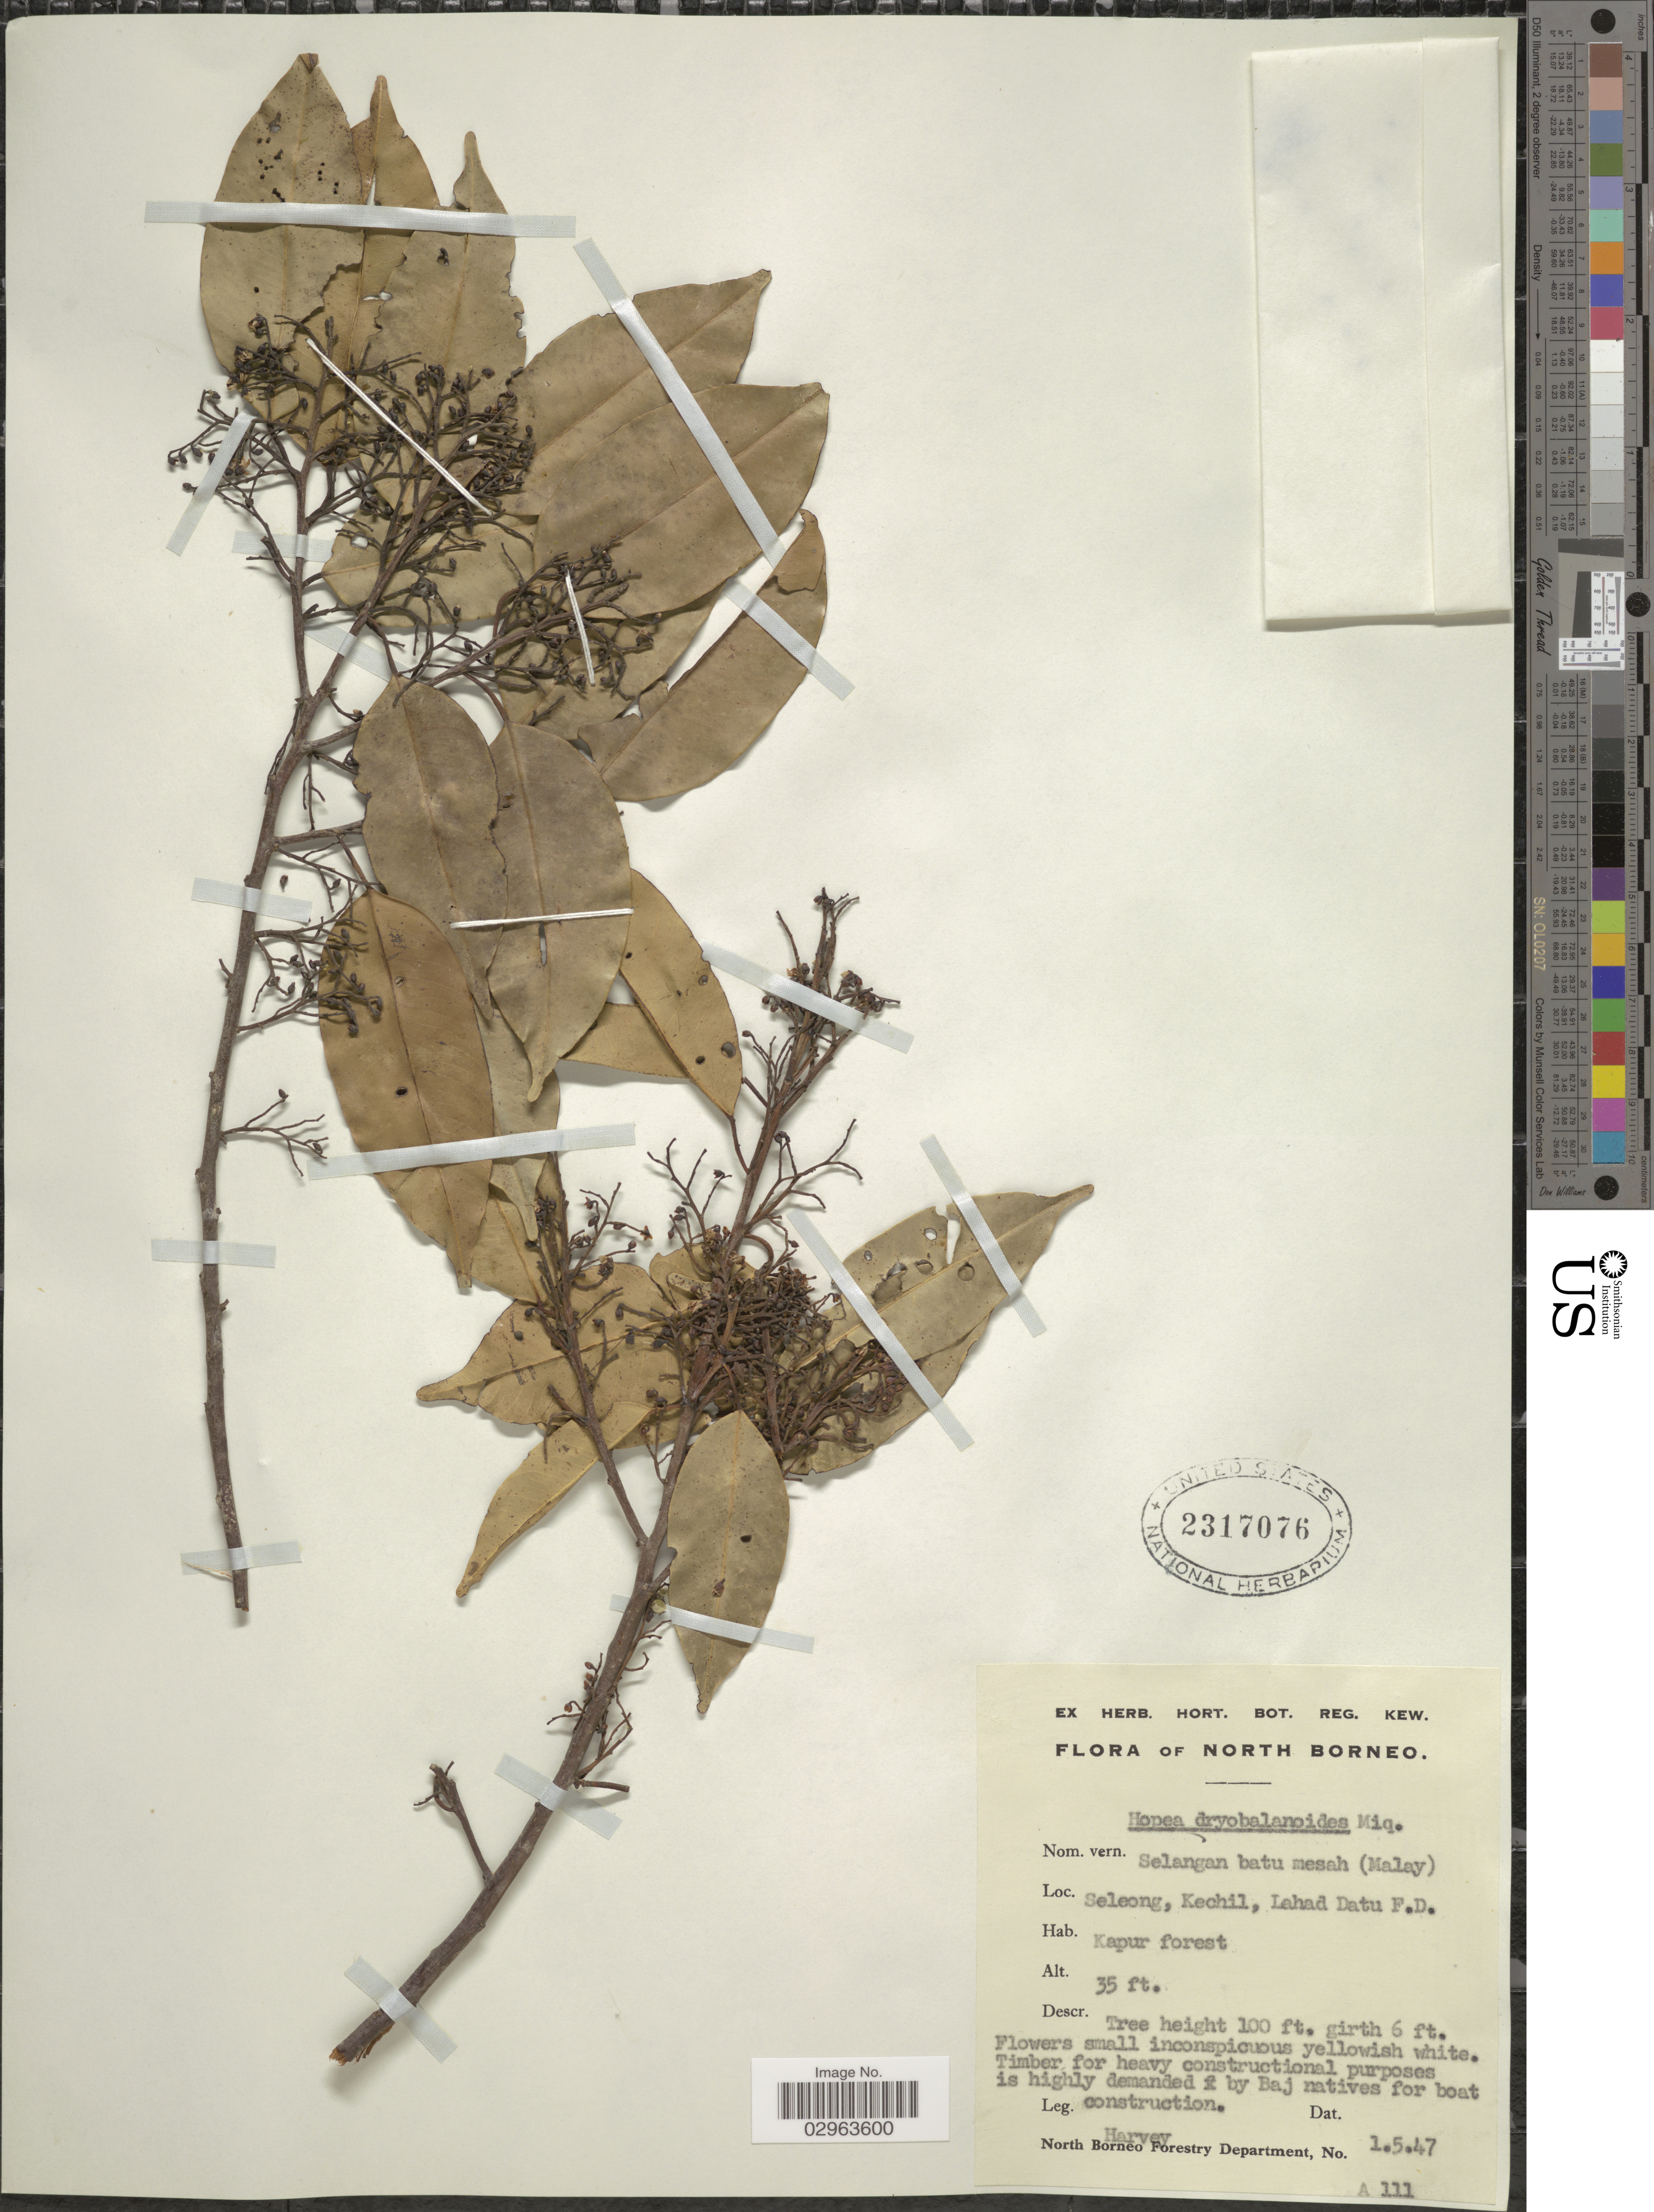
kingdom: Plantae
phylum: Tracheophyta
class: Magnoliopsida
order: Malvales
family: Dipterocarpaceae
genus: Hopea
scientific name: Hopea dryobalanoides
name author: Miq.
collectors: -. Harvey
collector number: A111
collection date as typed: Transcribed d/m/y: 1/5/47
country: Malaysia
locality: North Borneo. Seleong, Kechil, Lahad Datu, F.D. Kapur forest.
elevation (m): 11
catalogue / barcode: US 2317076